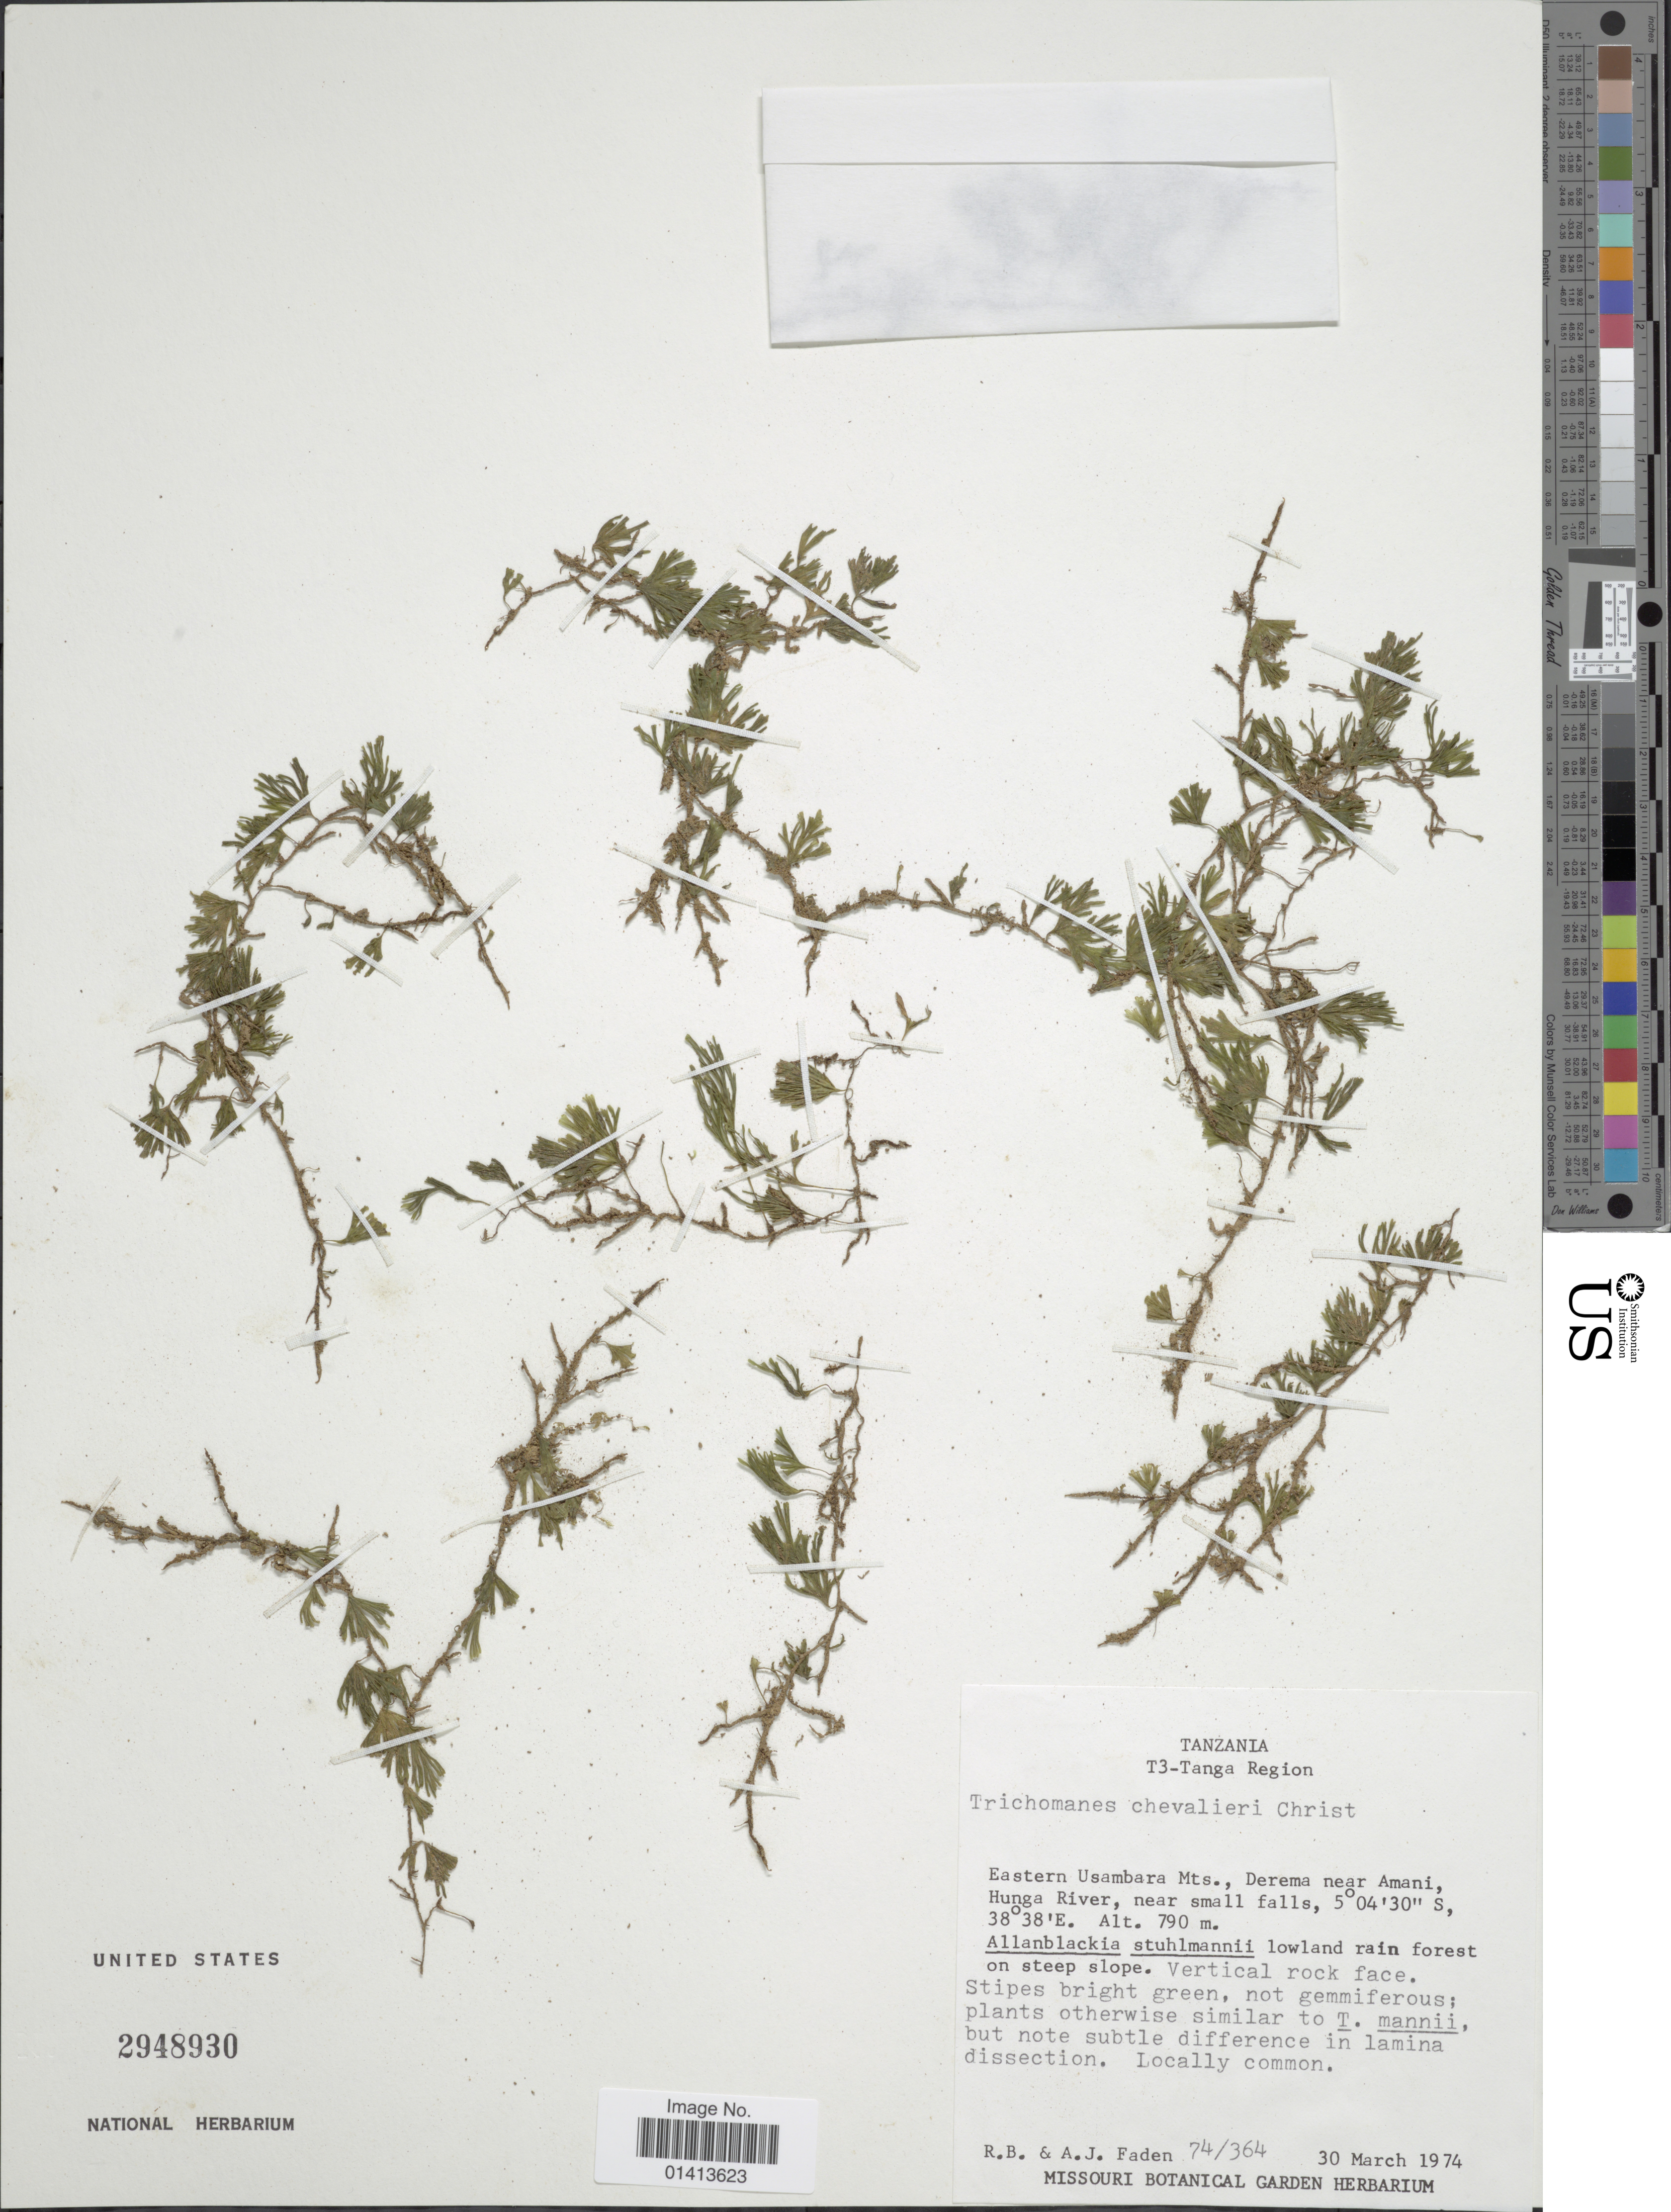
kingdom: Plantae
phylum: Tracheophyta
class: Polypodiopsida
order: Hymenophyllales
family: Hymenophyllaceae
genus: Crepidomanes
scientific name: Crepidomanes chevalieri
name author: (Christ) Ebihara & Dubuisson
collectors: R. B. Faden & A. J. Faden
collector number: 74/364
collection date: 1974-03-30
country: Tanzania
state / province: Tanga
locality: Tanga Region, Eastern Usambara Mts., Derema near Amani, Hunga River, near small falls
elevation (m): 790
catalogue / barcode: US 2948930